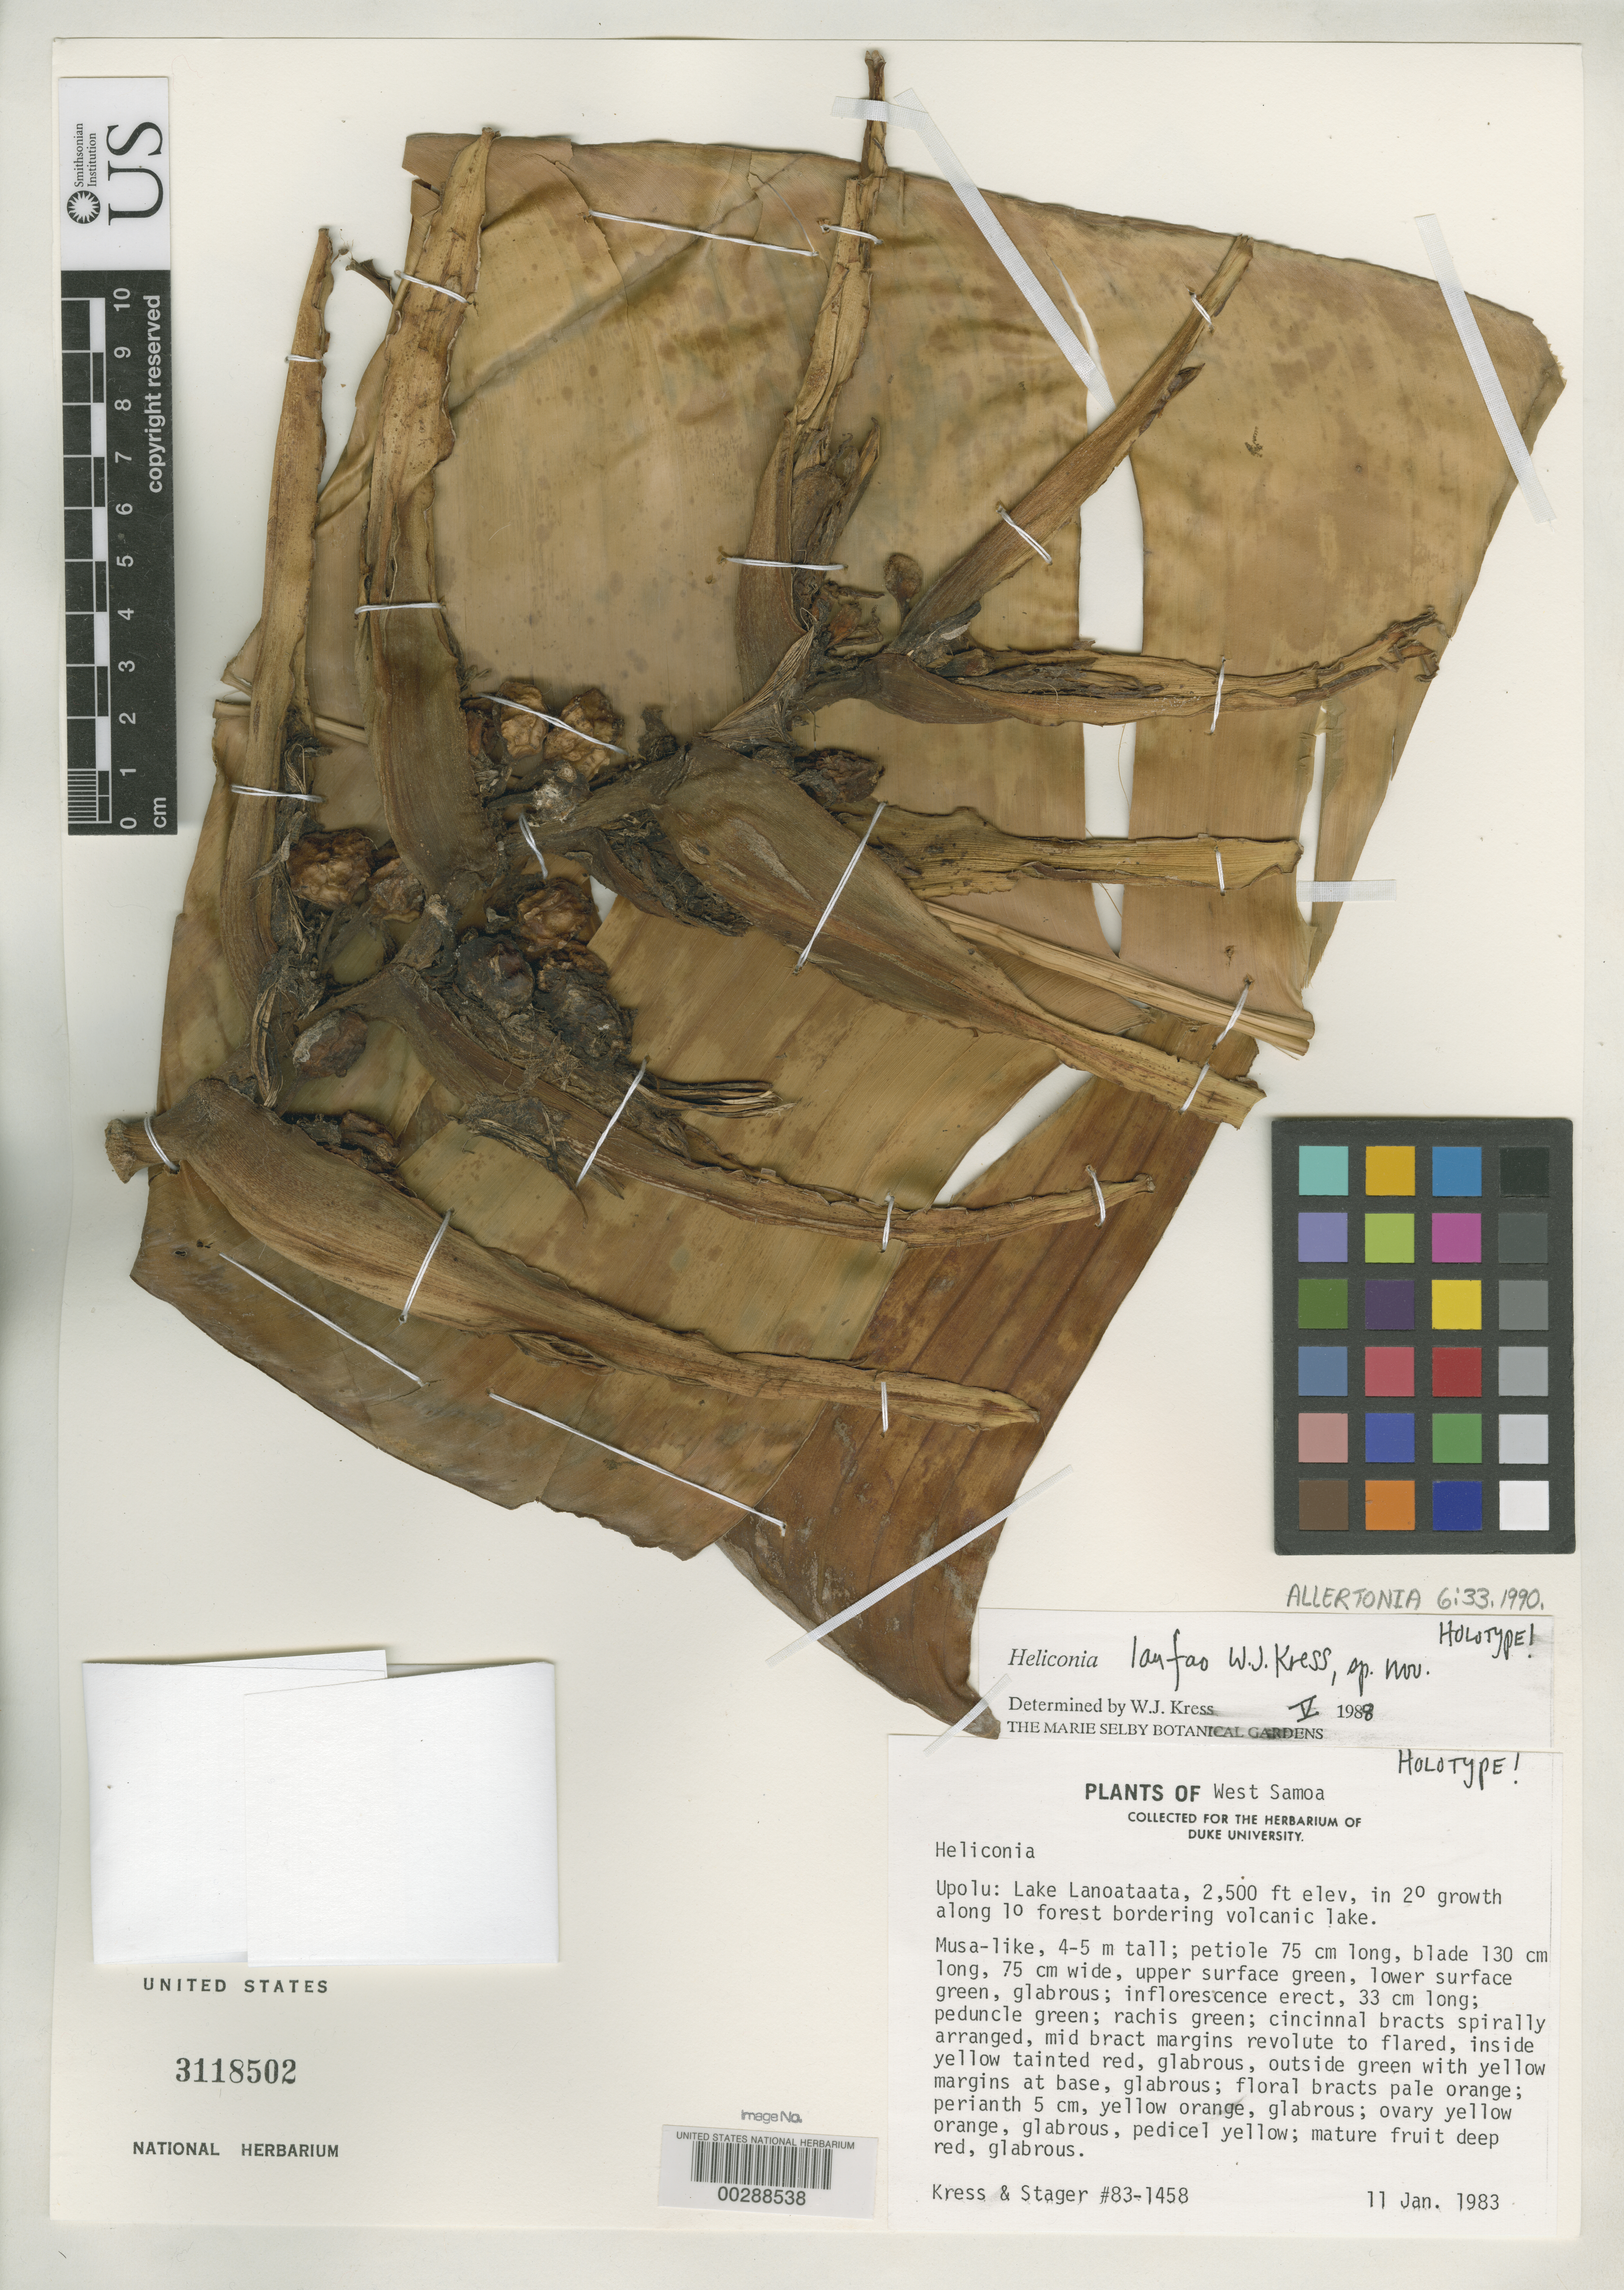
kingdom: Plantae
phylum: Tracheophyta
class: Liliopsida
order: Zingiberales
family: Heliconiaceae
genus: Heliconia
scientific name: Heliconia laufao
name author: W.J. Kress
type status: Holotype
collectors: W. J. Kress & C. Stager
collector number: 83-1458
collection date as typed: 11 Jan 1983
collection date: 1983-01-11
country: Samoa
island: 'Upolu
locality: Lake Lanoataata, along primary forest bordering volcanic lake.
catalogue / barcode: US 3118502